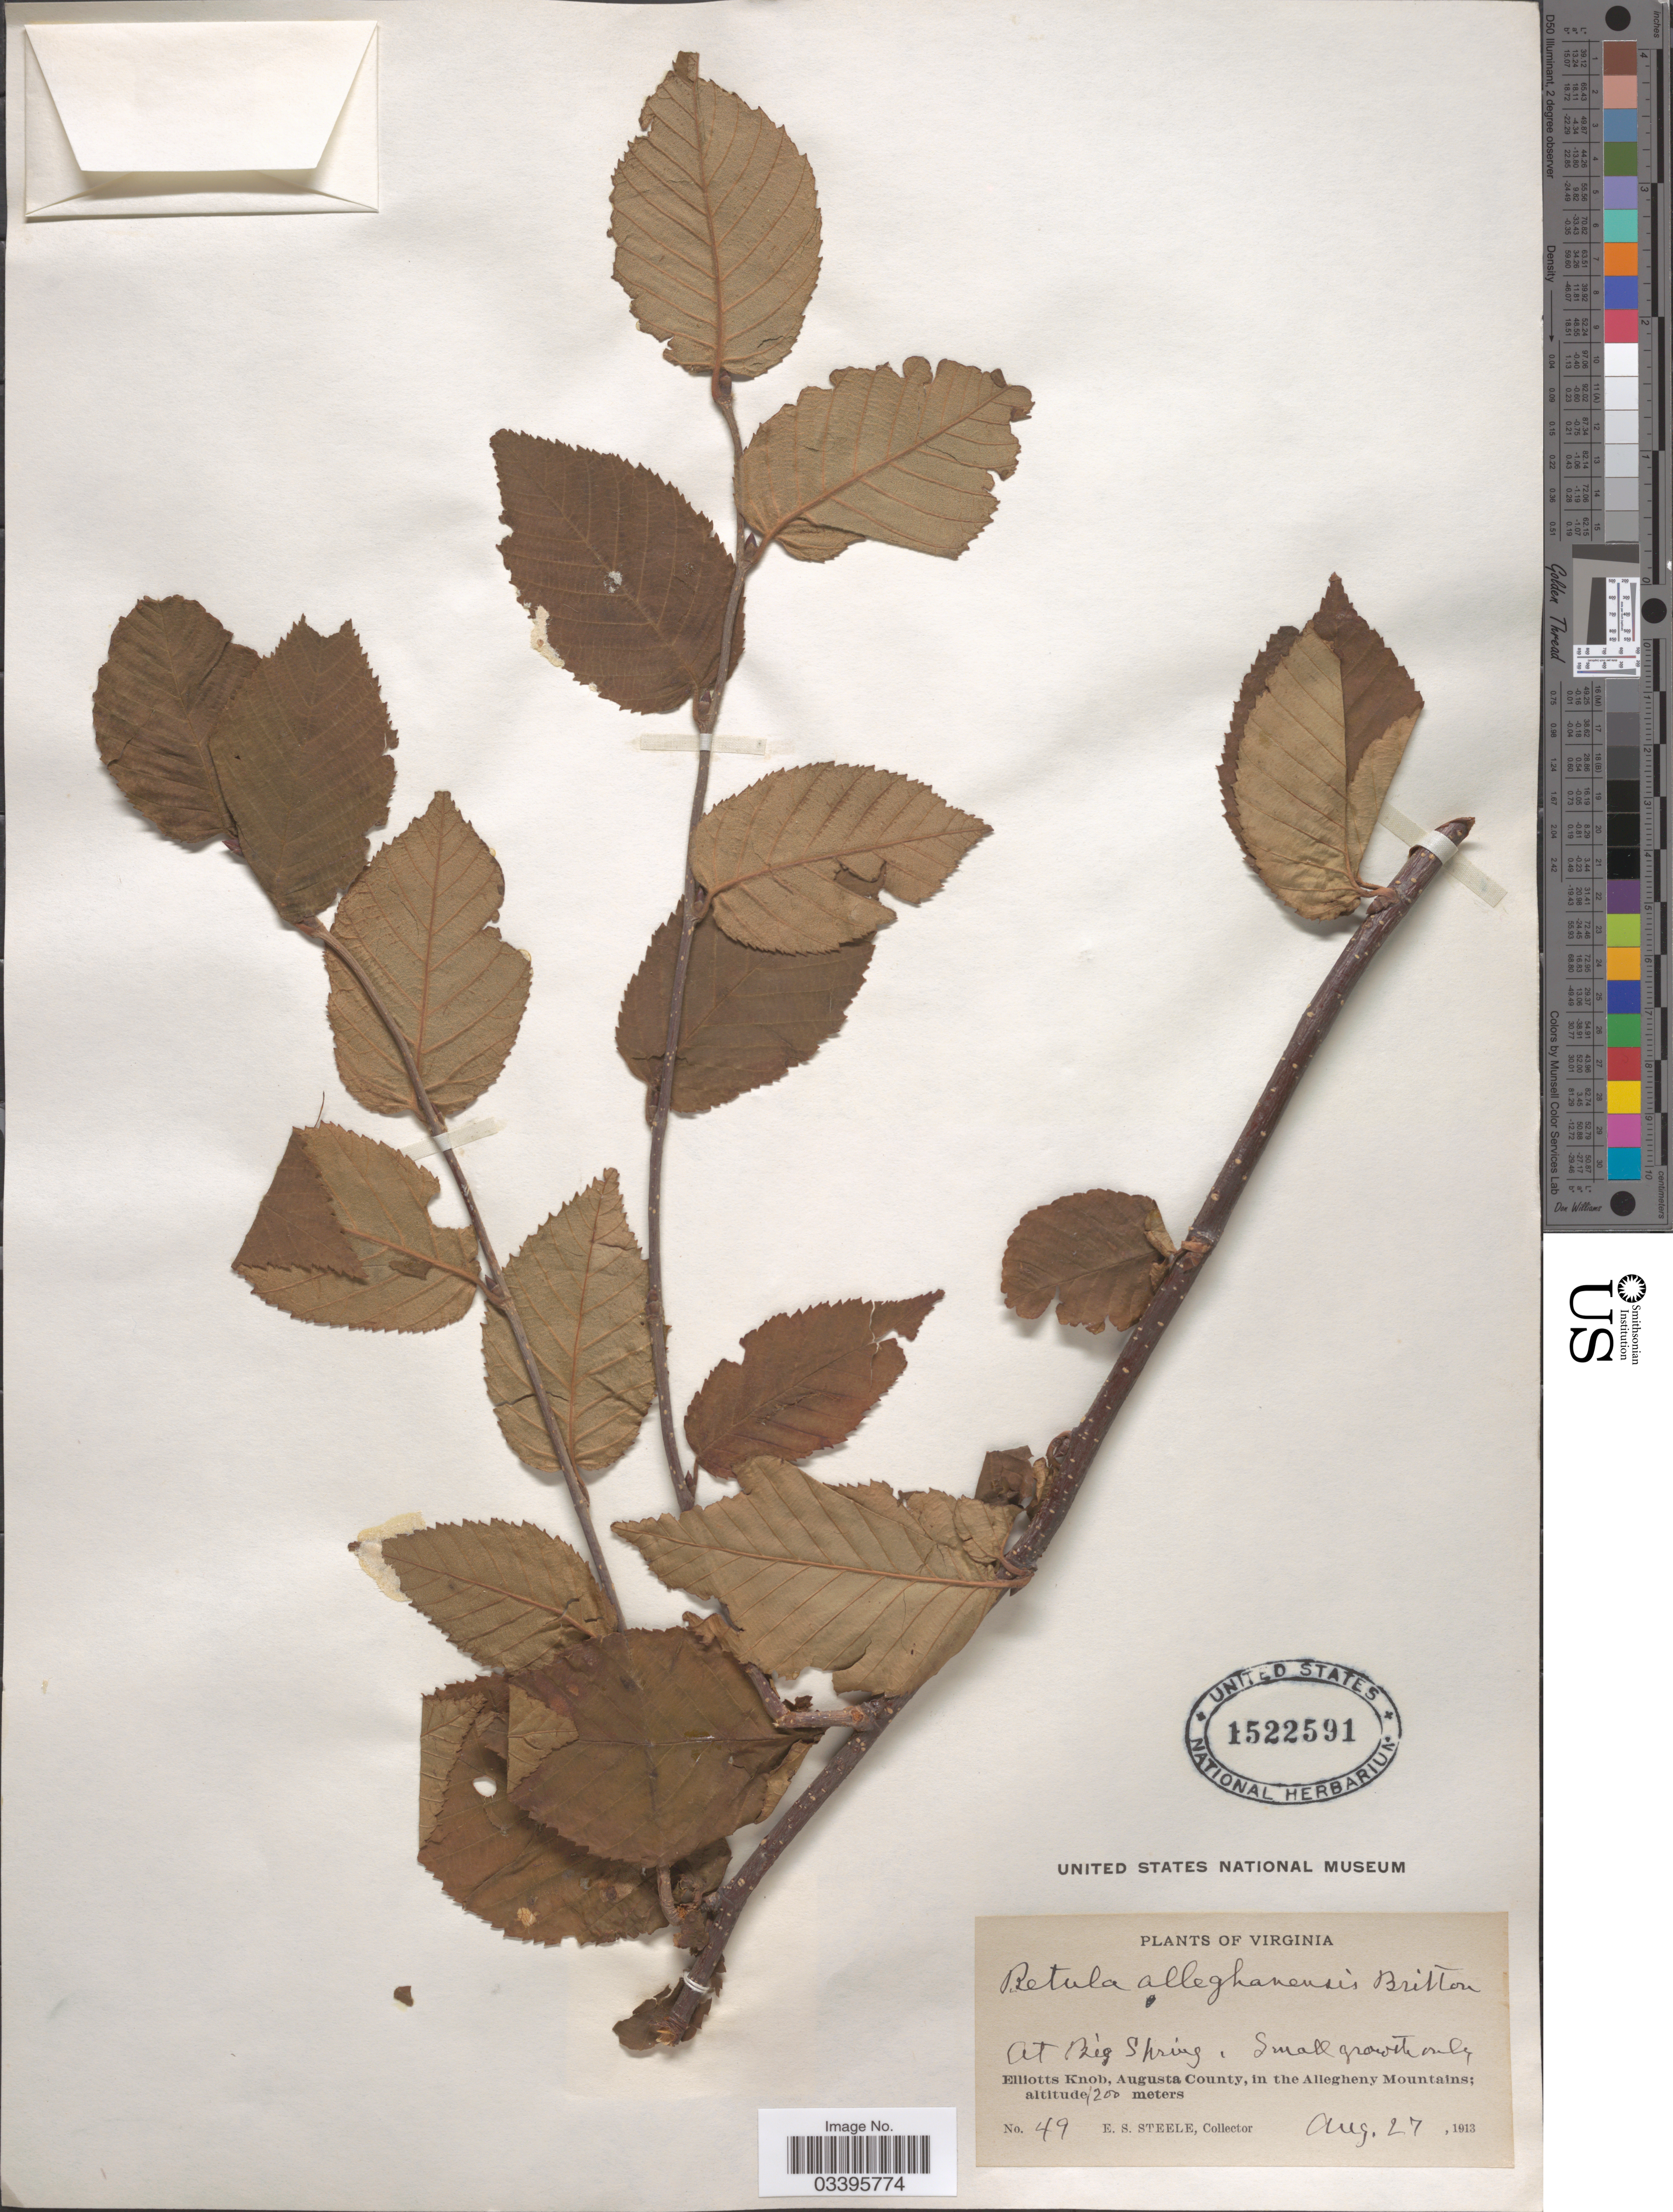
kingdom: Plantae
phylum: Tracheophyta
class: Magnoliopsida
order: Fagales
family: Betulaceae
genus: Betula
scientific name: Betula lutea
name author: F. Michx.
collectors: E. Steele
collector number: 49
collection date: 1913-08-27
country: United States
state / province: Virginia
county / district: Augusta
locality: At Big Spring. Elliots Knob, Augusta County, in the Allegheny Mountains.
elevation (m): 1200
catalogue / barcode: US 1522591